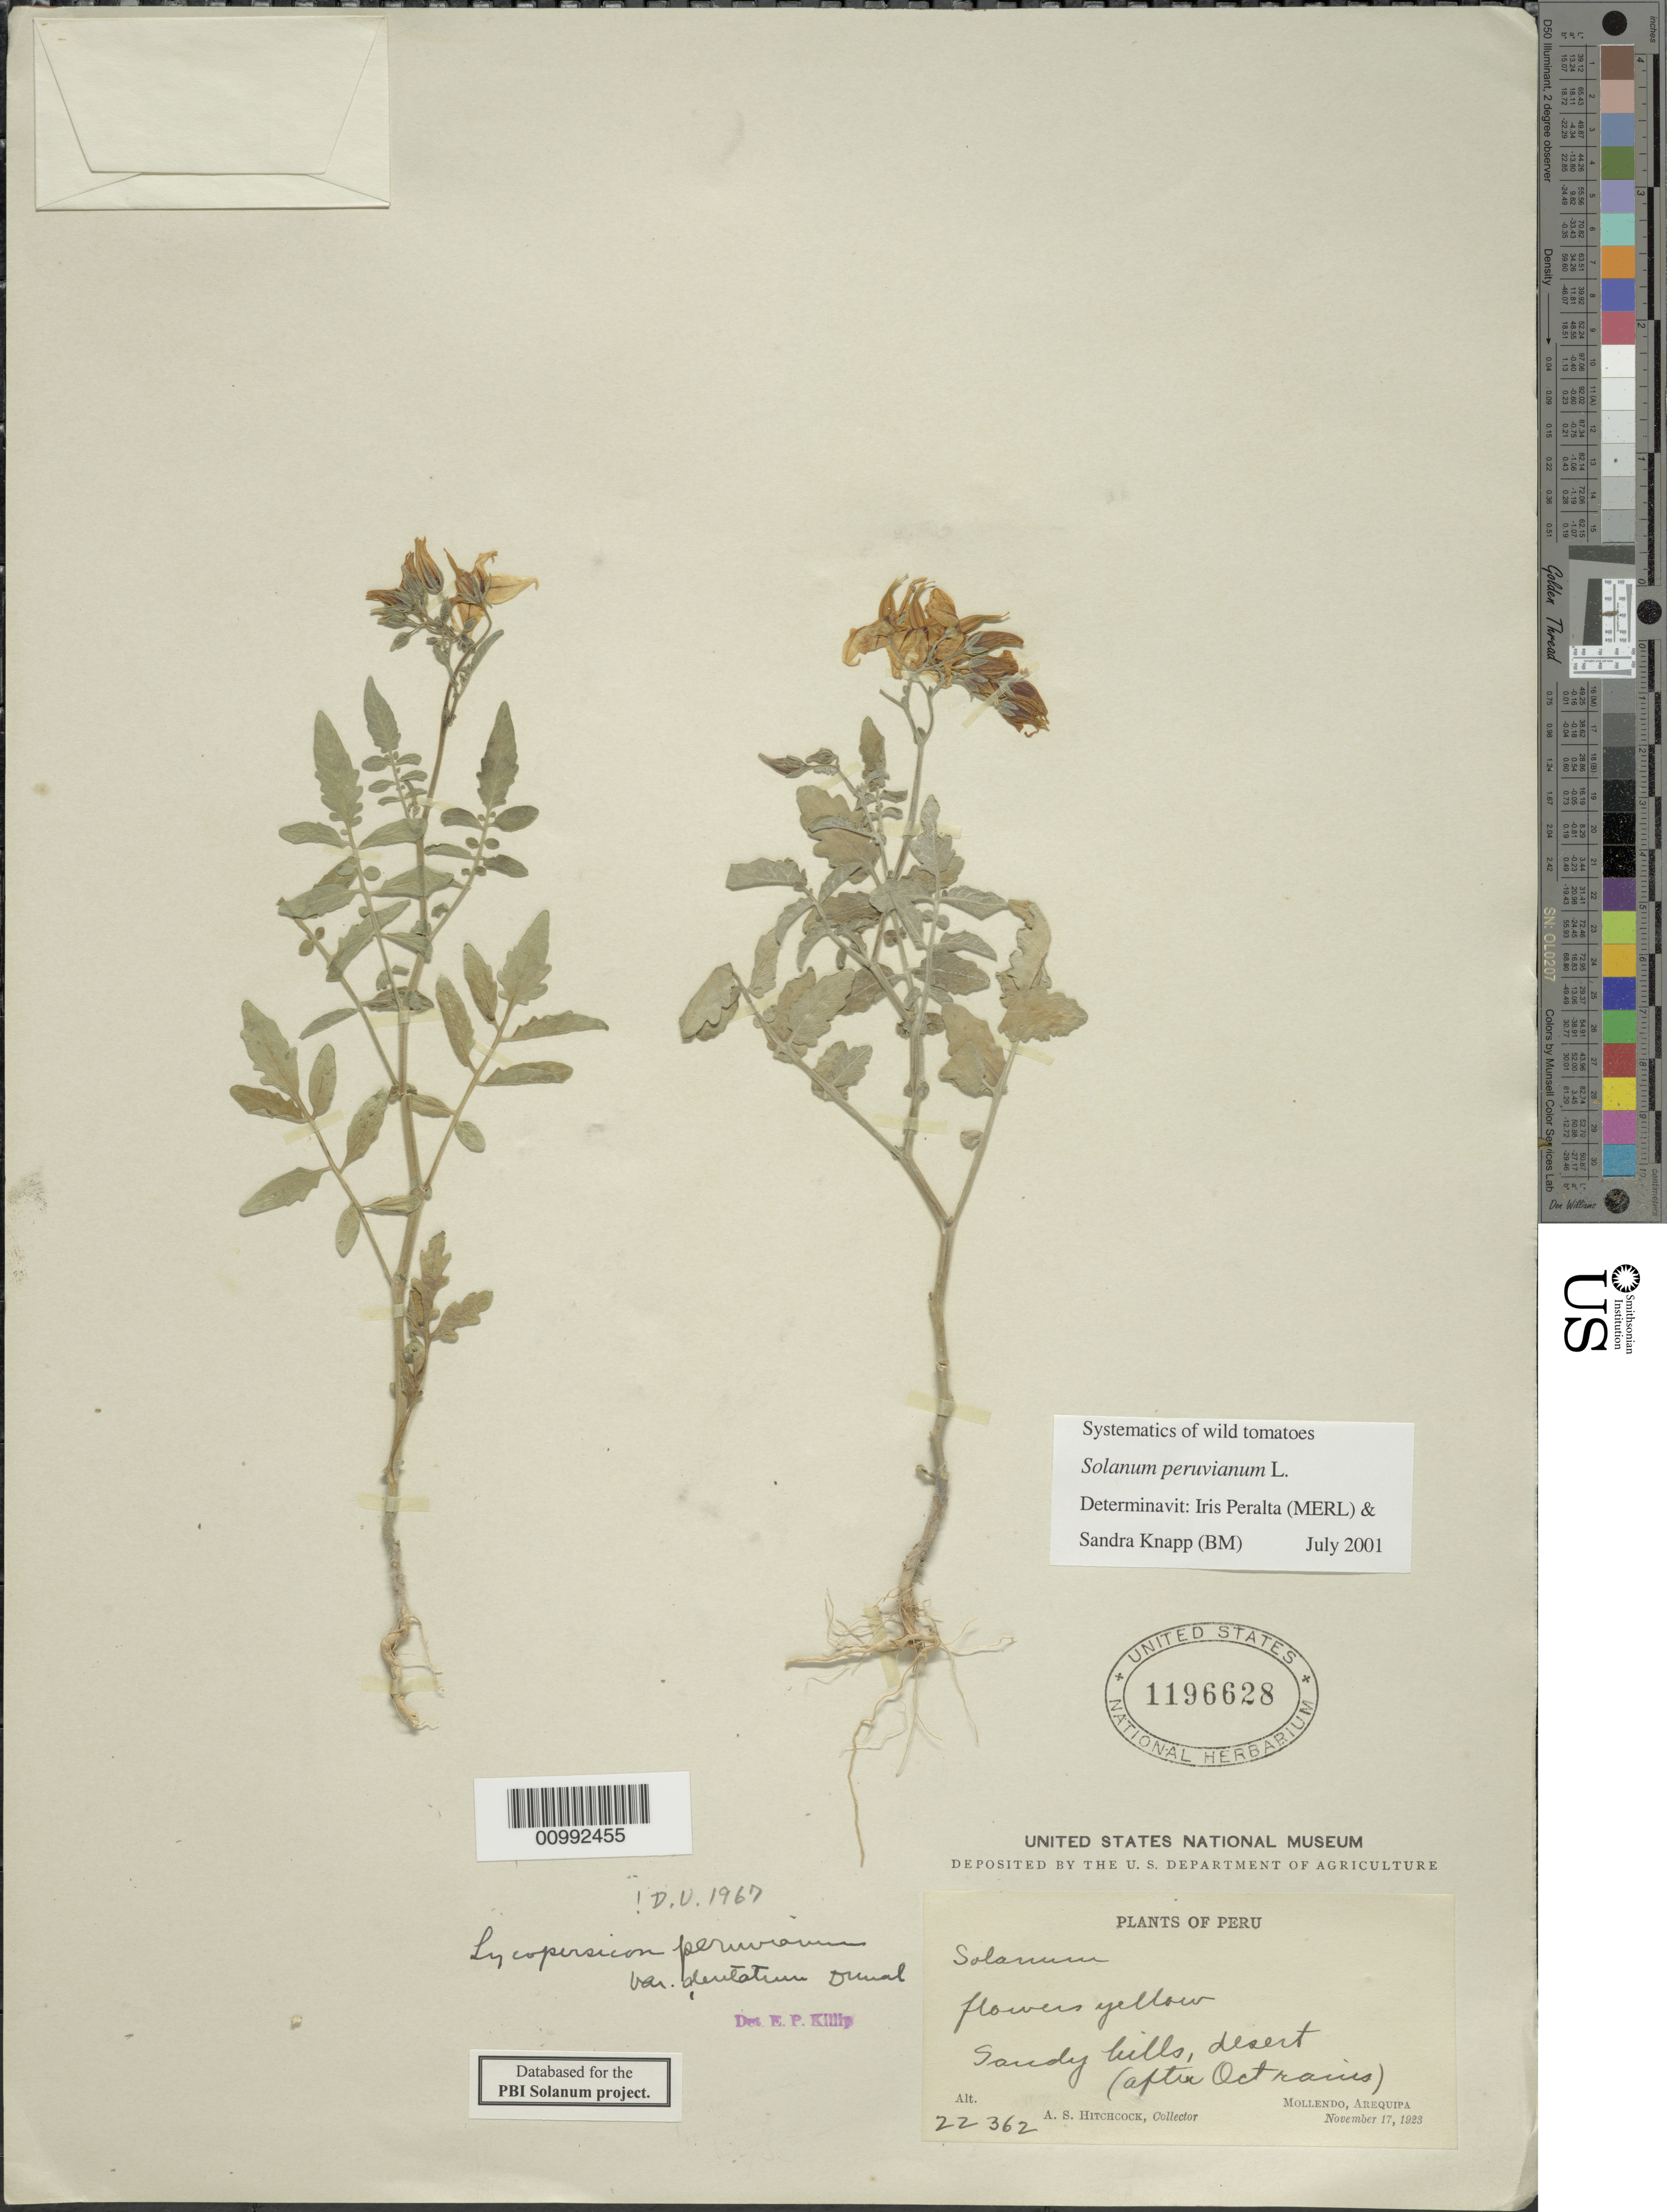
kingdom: Plantae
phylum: Tracheophyta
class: Magnoliopsida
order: Solanales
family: Solanaceae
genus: Solanum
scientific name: Solanum peruvianum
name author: L.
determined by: Peralta, Iris E.; Knapp, S. D.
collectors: A. S. Hitchcock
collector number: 22362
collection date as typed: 17 Nov 1923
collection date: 1923-11-17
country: Peru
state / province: Arequipa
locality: Mollendo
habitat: sandy hills, desert after Oct rains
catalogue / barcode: US 1196628